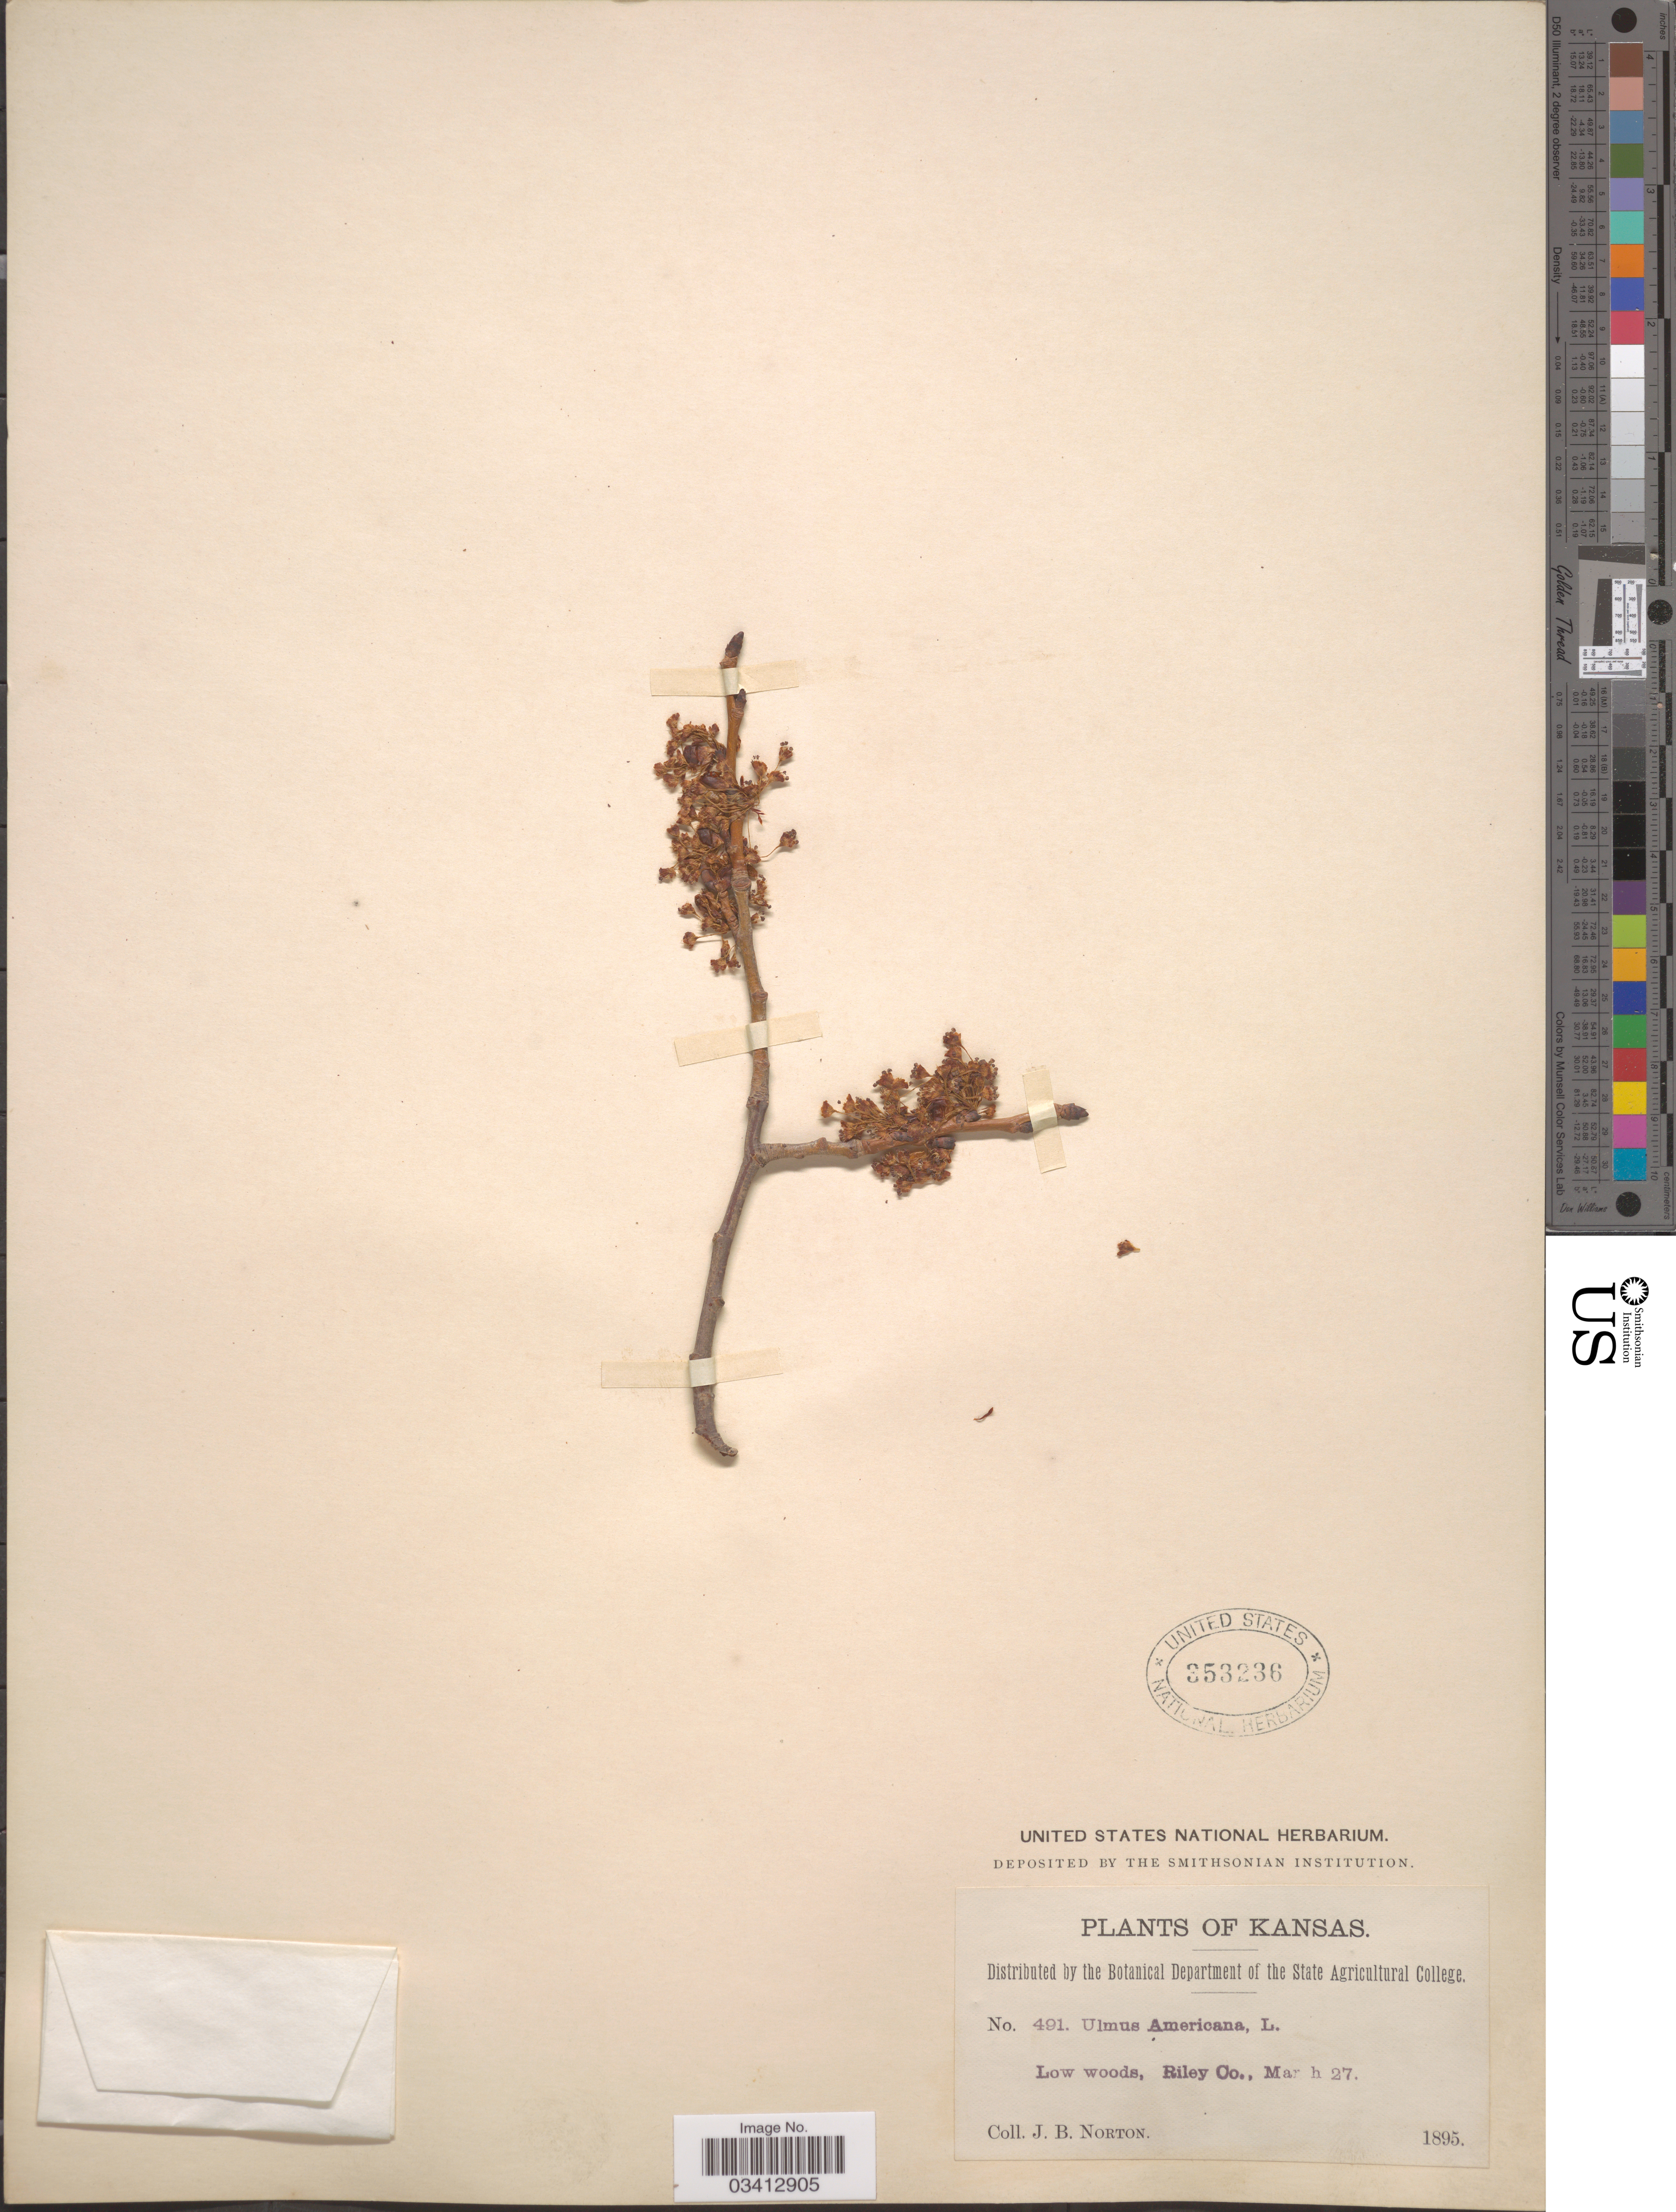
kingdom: Plantae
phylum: Tracheophyta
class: Magnoliopsida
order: Rosales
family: Ulmaceae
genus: Ulmus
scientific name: Ulmus americana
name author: L.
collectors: J. B. Norton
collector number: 491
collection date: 1895-03-27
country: United States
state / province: Kansas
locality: Low woods, Riley Co.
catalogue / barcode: US 353236